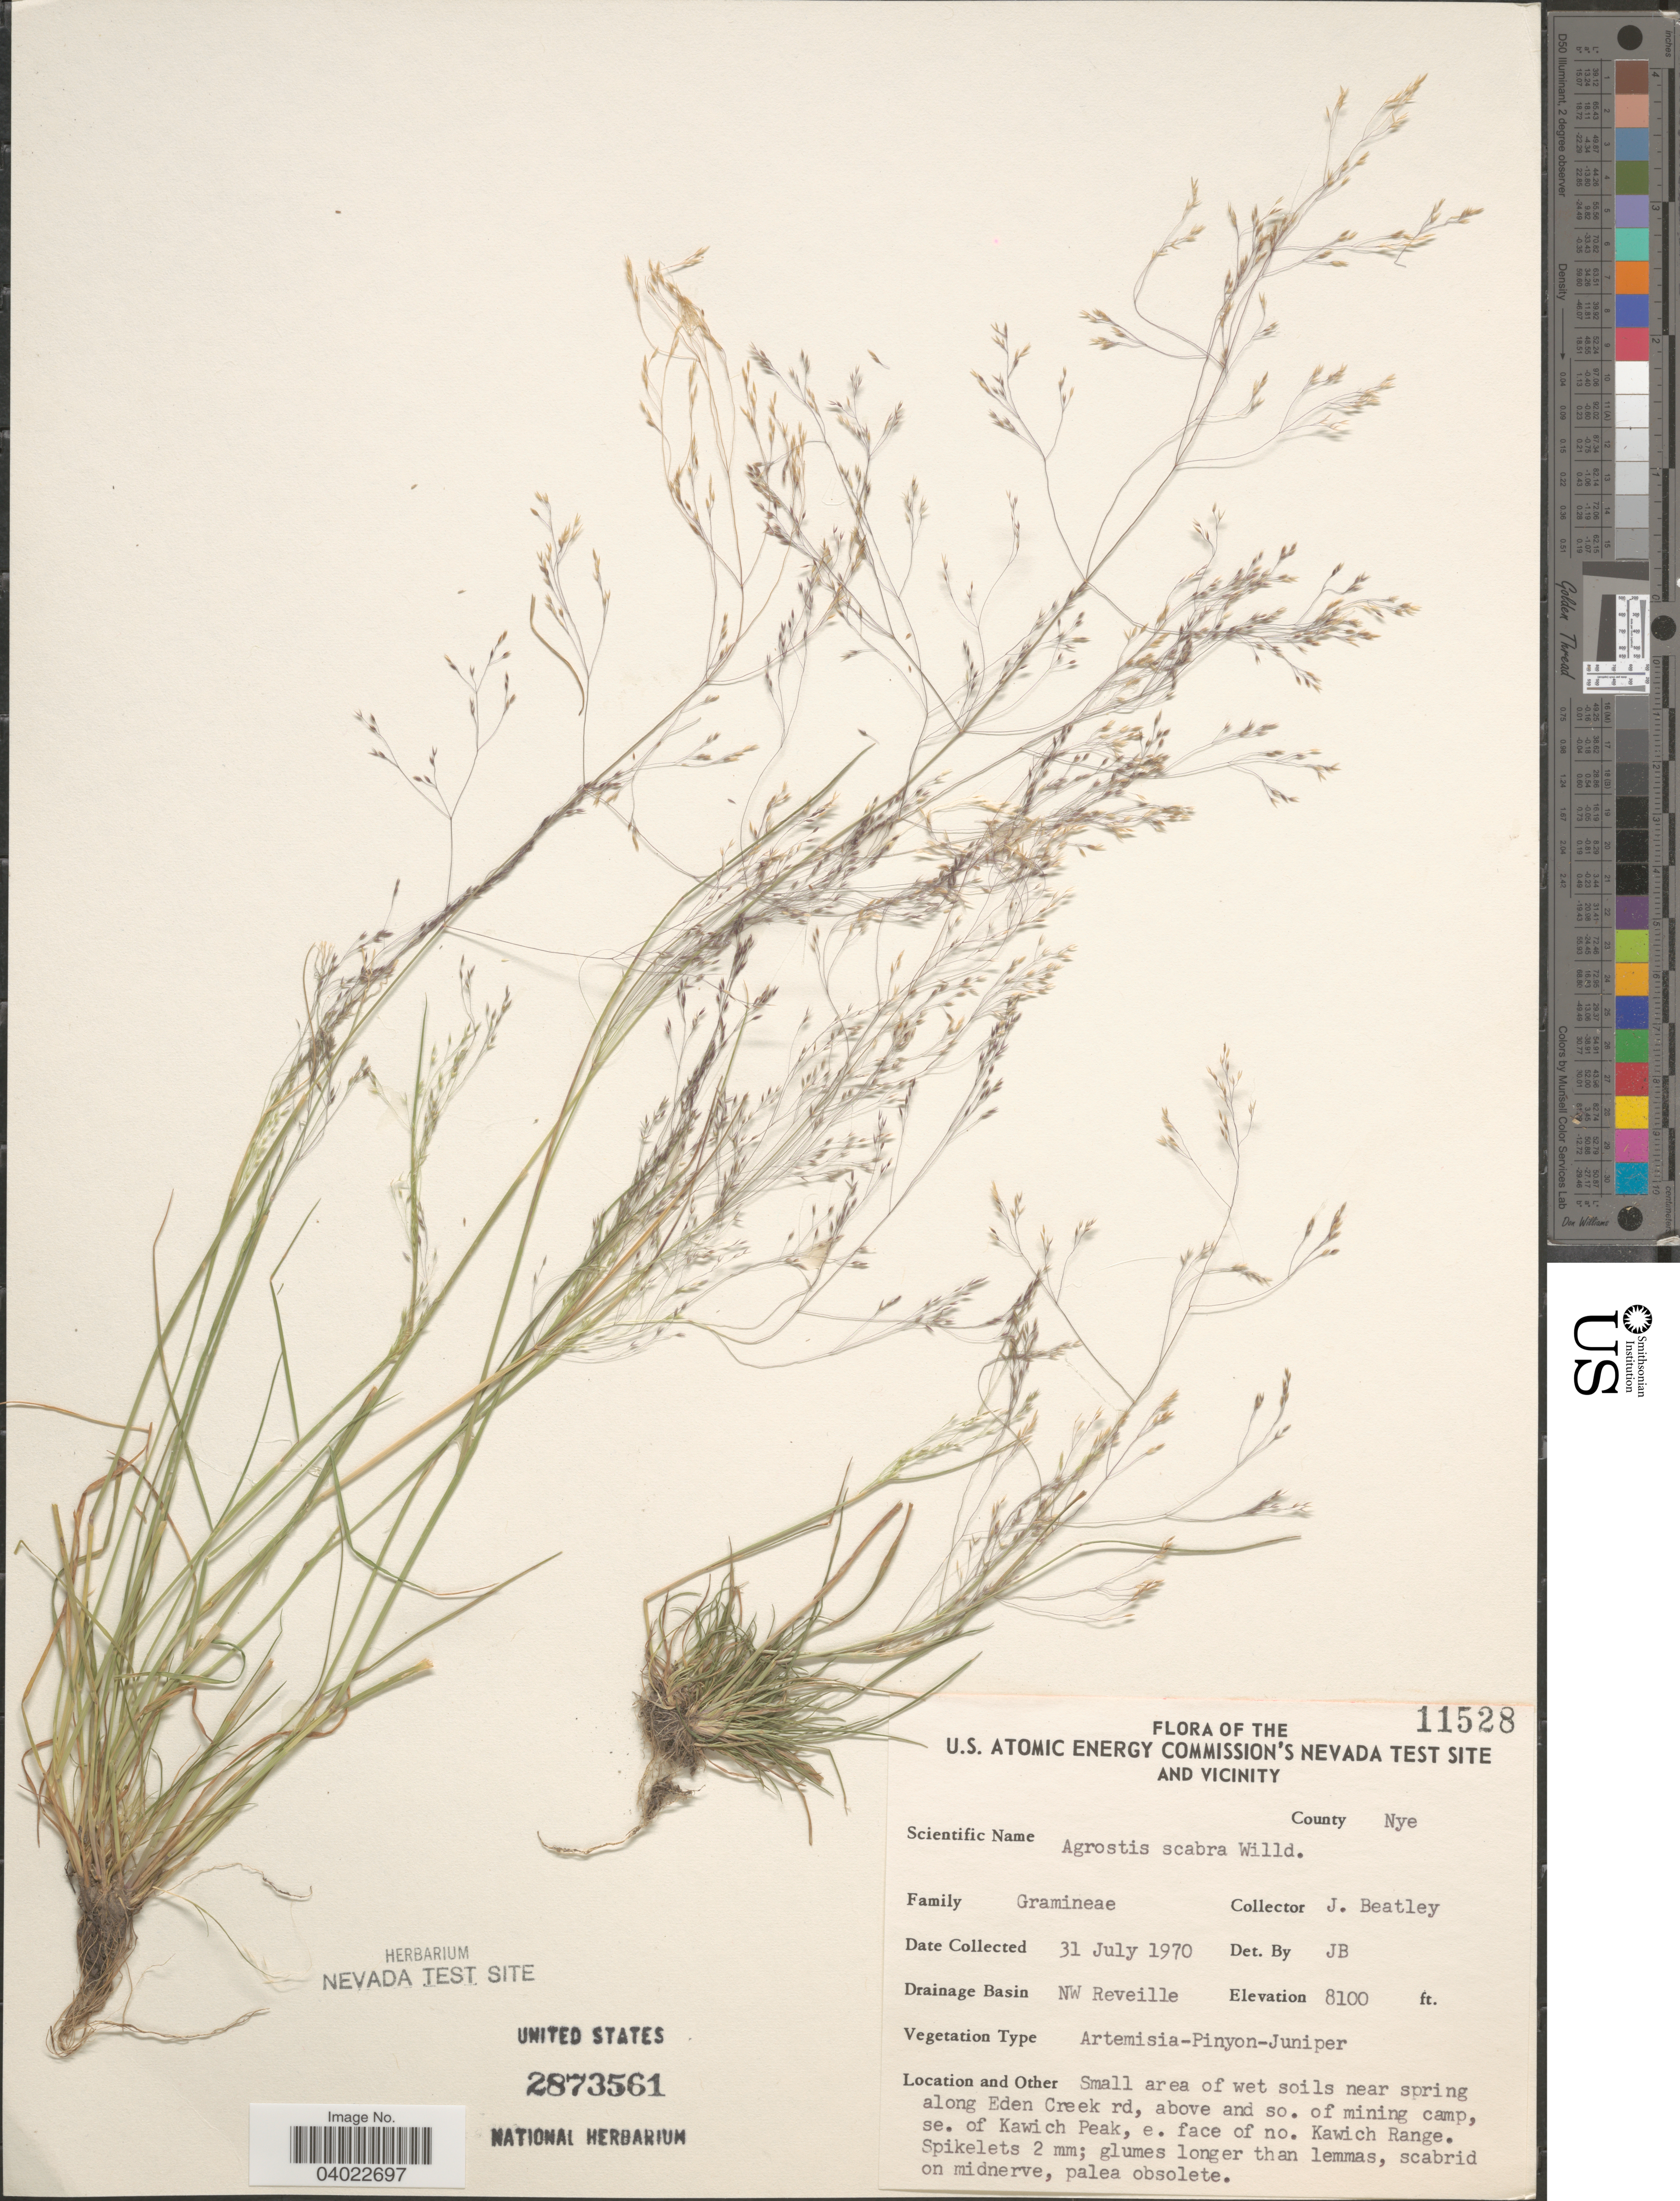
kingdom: Plantae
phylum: Tracheophyta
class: Liliopsida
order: Poales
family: Poaceae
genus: Agrostis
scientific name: Agrostis scabra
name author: Willd.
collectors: J. C. Beatley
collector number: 11528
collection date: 1970-07-31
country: United States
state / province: Nevada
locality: The U.S. Atomic Energy Commission's Nevada Test Site and Vicinity. County Nye. Drainage Basin NW Reveille. Near spring along Eden Creek rd, above and so. of mining camp, se. of Kawich Peak, e. face of no. Kawich Range.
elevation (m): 2469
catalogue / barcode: US 2873561